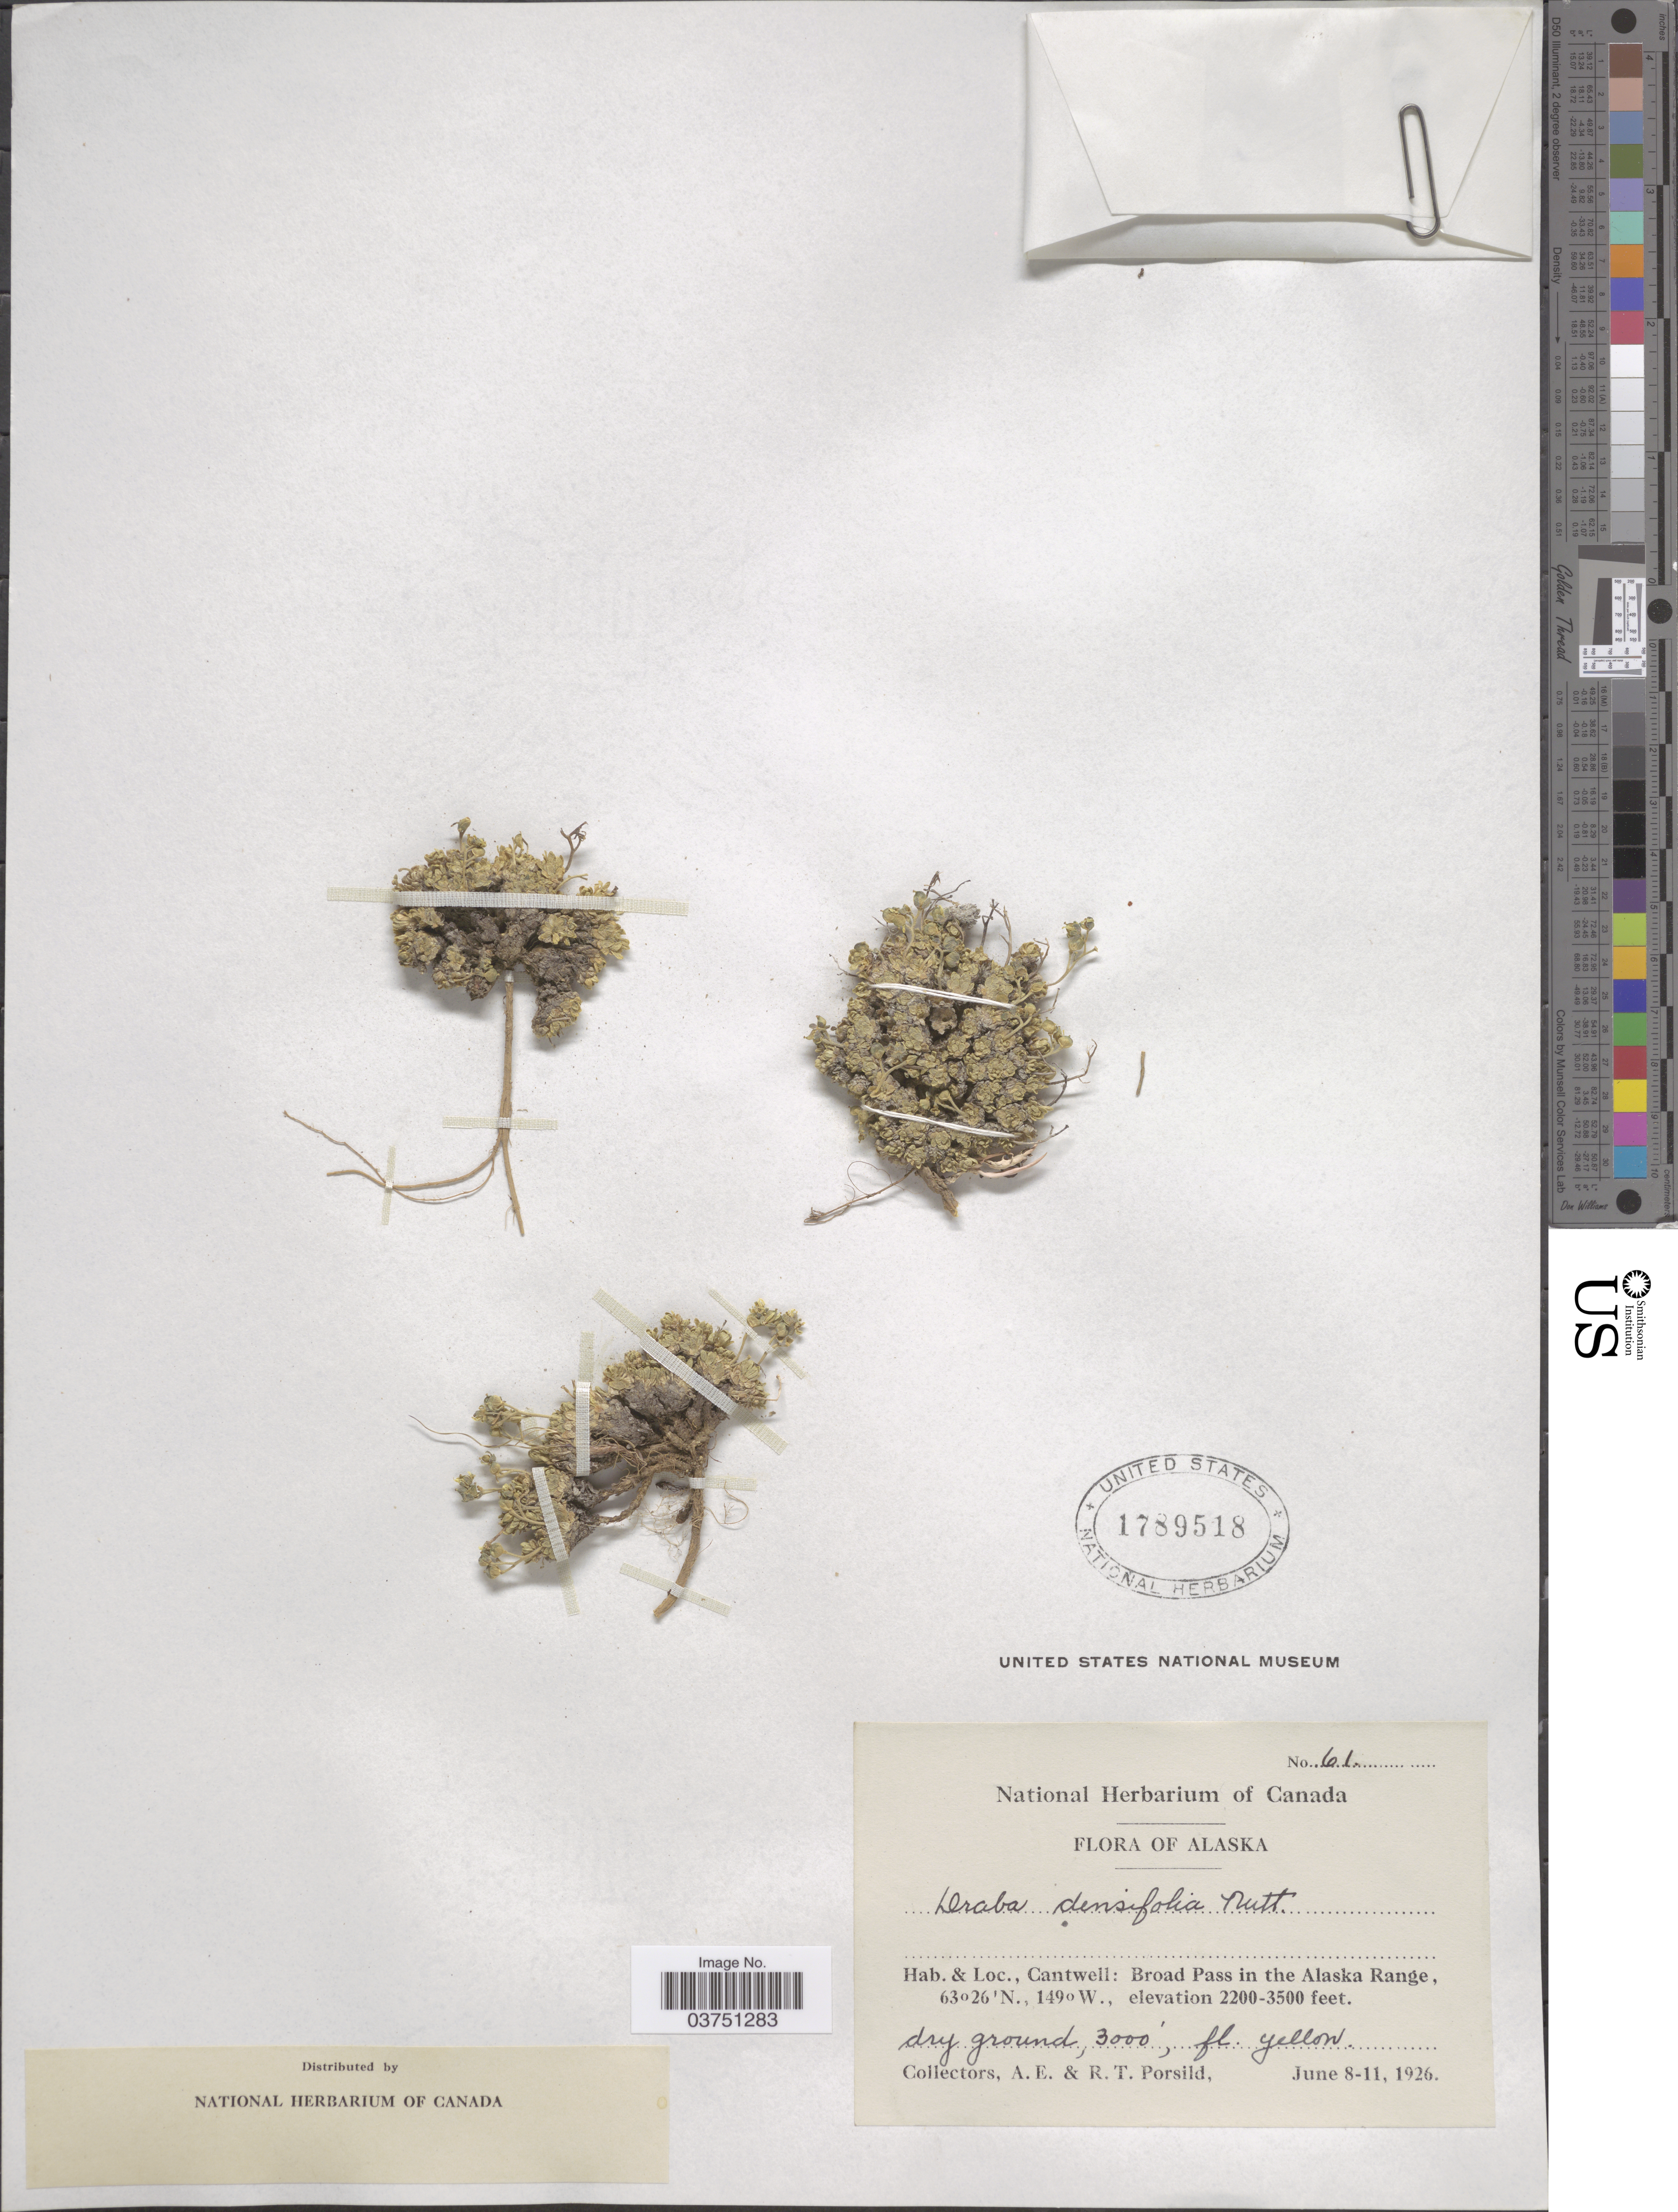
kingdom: Plantae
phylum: Tracheophyta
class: Magnoliopsida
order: Brassicales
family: Brassicaceae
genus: Draba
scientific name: Draba densifolia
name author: Nutt.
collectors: A. E. Porsild & R. Porslid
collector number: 61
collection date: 1926-06-08/1926-06-11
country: United States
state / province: Alaska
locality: Cantwell: Broad Pass in the Alaska Range.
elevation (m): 914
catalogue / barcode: US 1789518